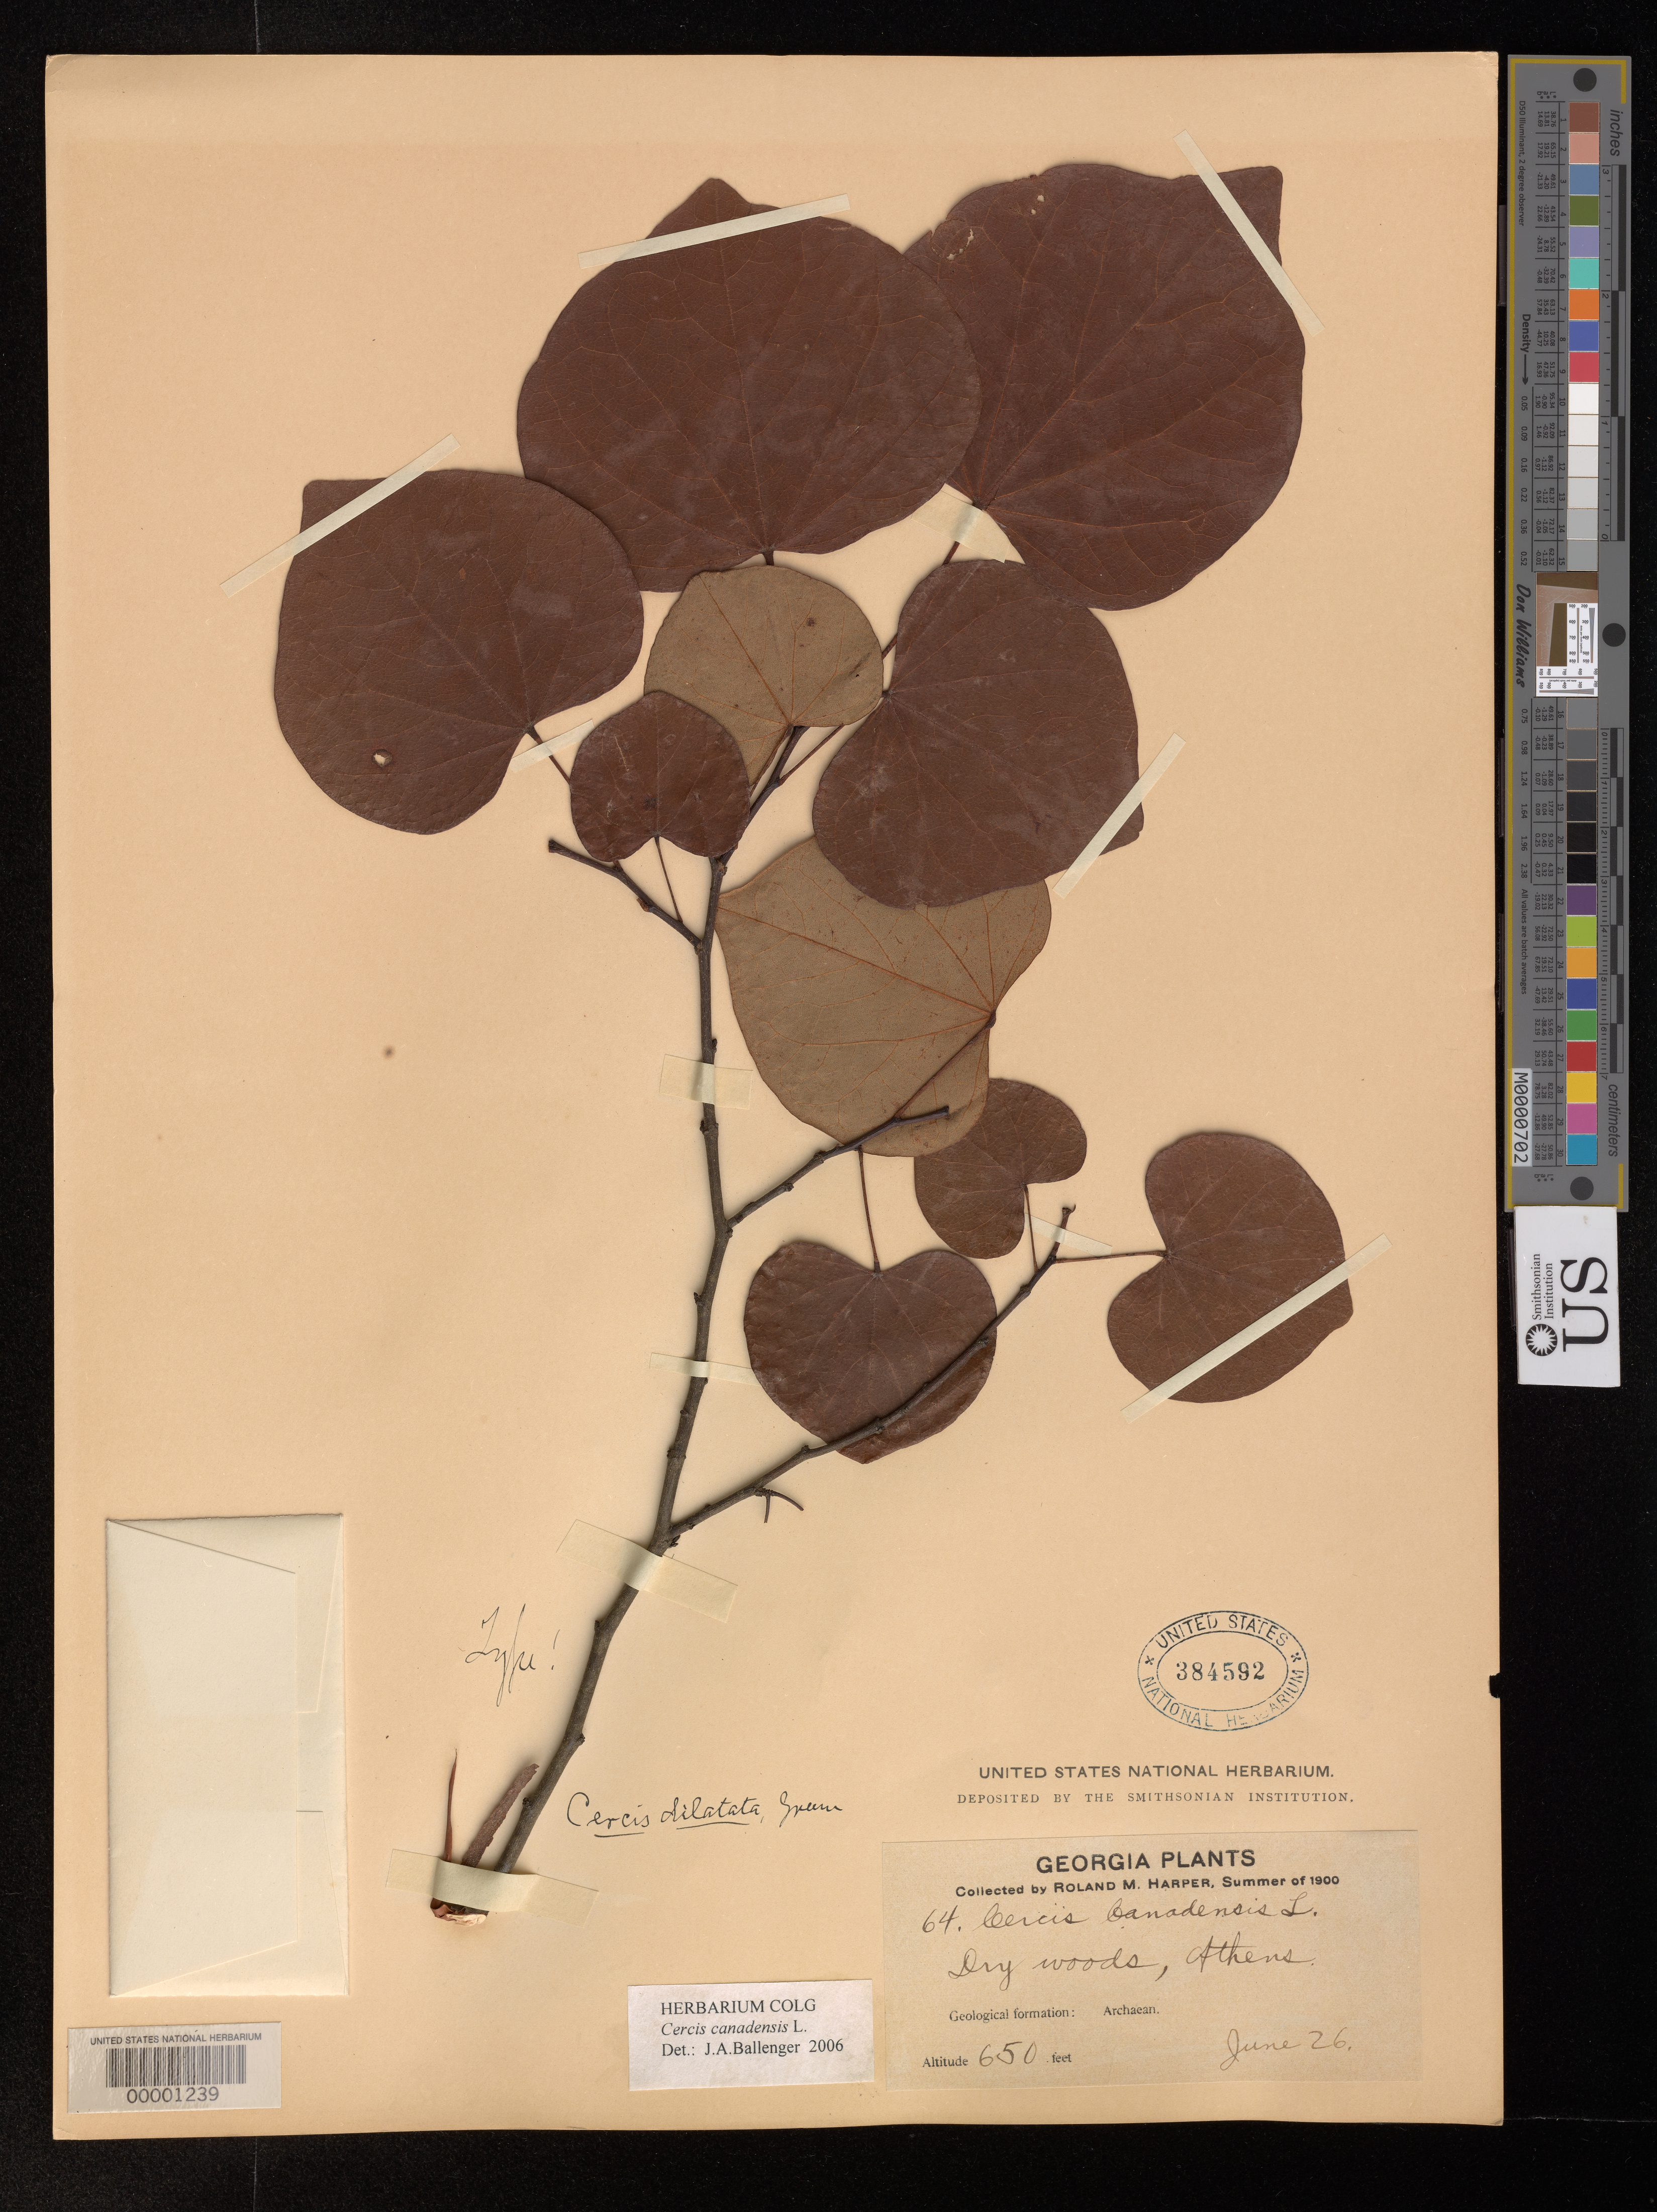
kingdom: Plantae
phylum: Tracheophyta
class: Magnoliopsida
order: Fabales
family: Fabaceae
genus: Cercis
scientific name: Cercis dilatata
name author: Greene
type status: Holotype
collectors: R. M. Harper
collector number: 64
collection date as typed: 26 Jun 1900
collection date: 1900-06-26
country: United States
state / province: Georgia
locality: Athens.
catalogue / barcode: US 384592